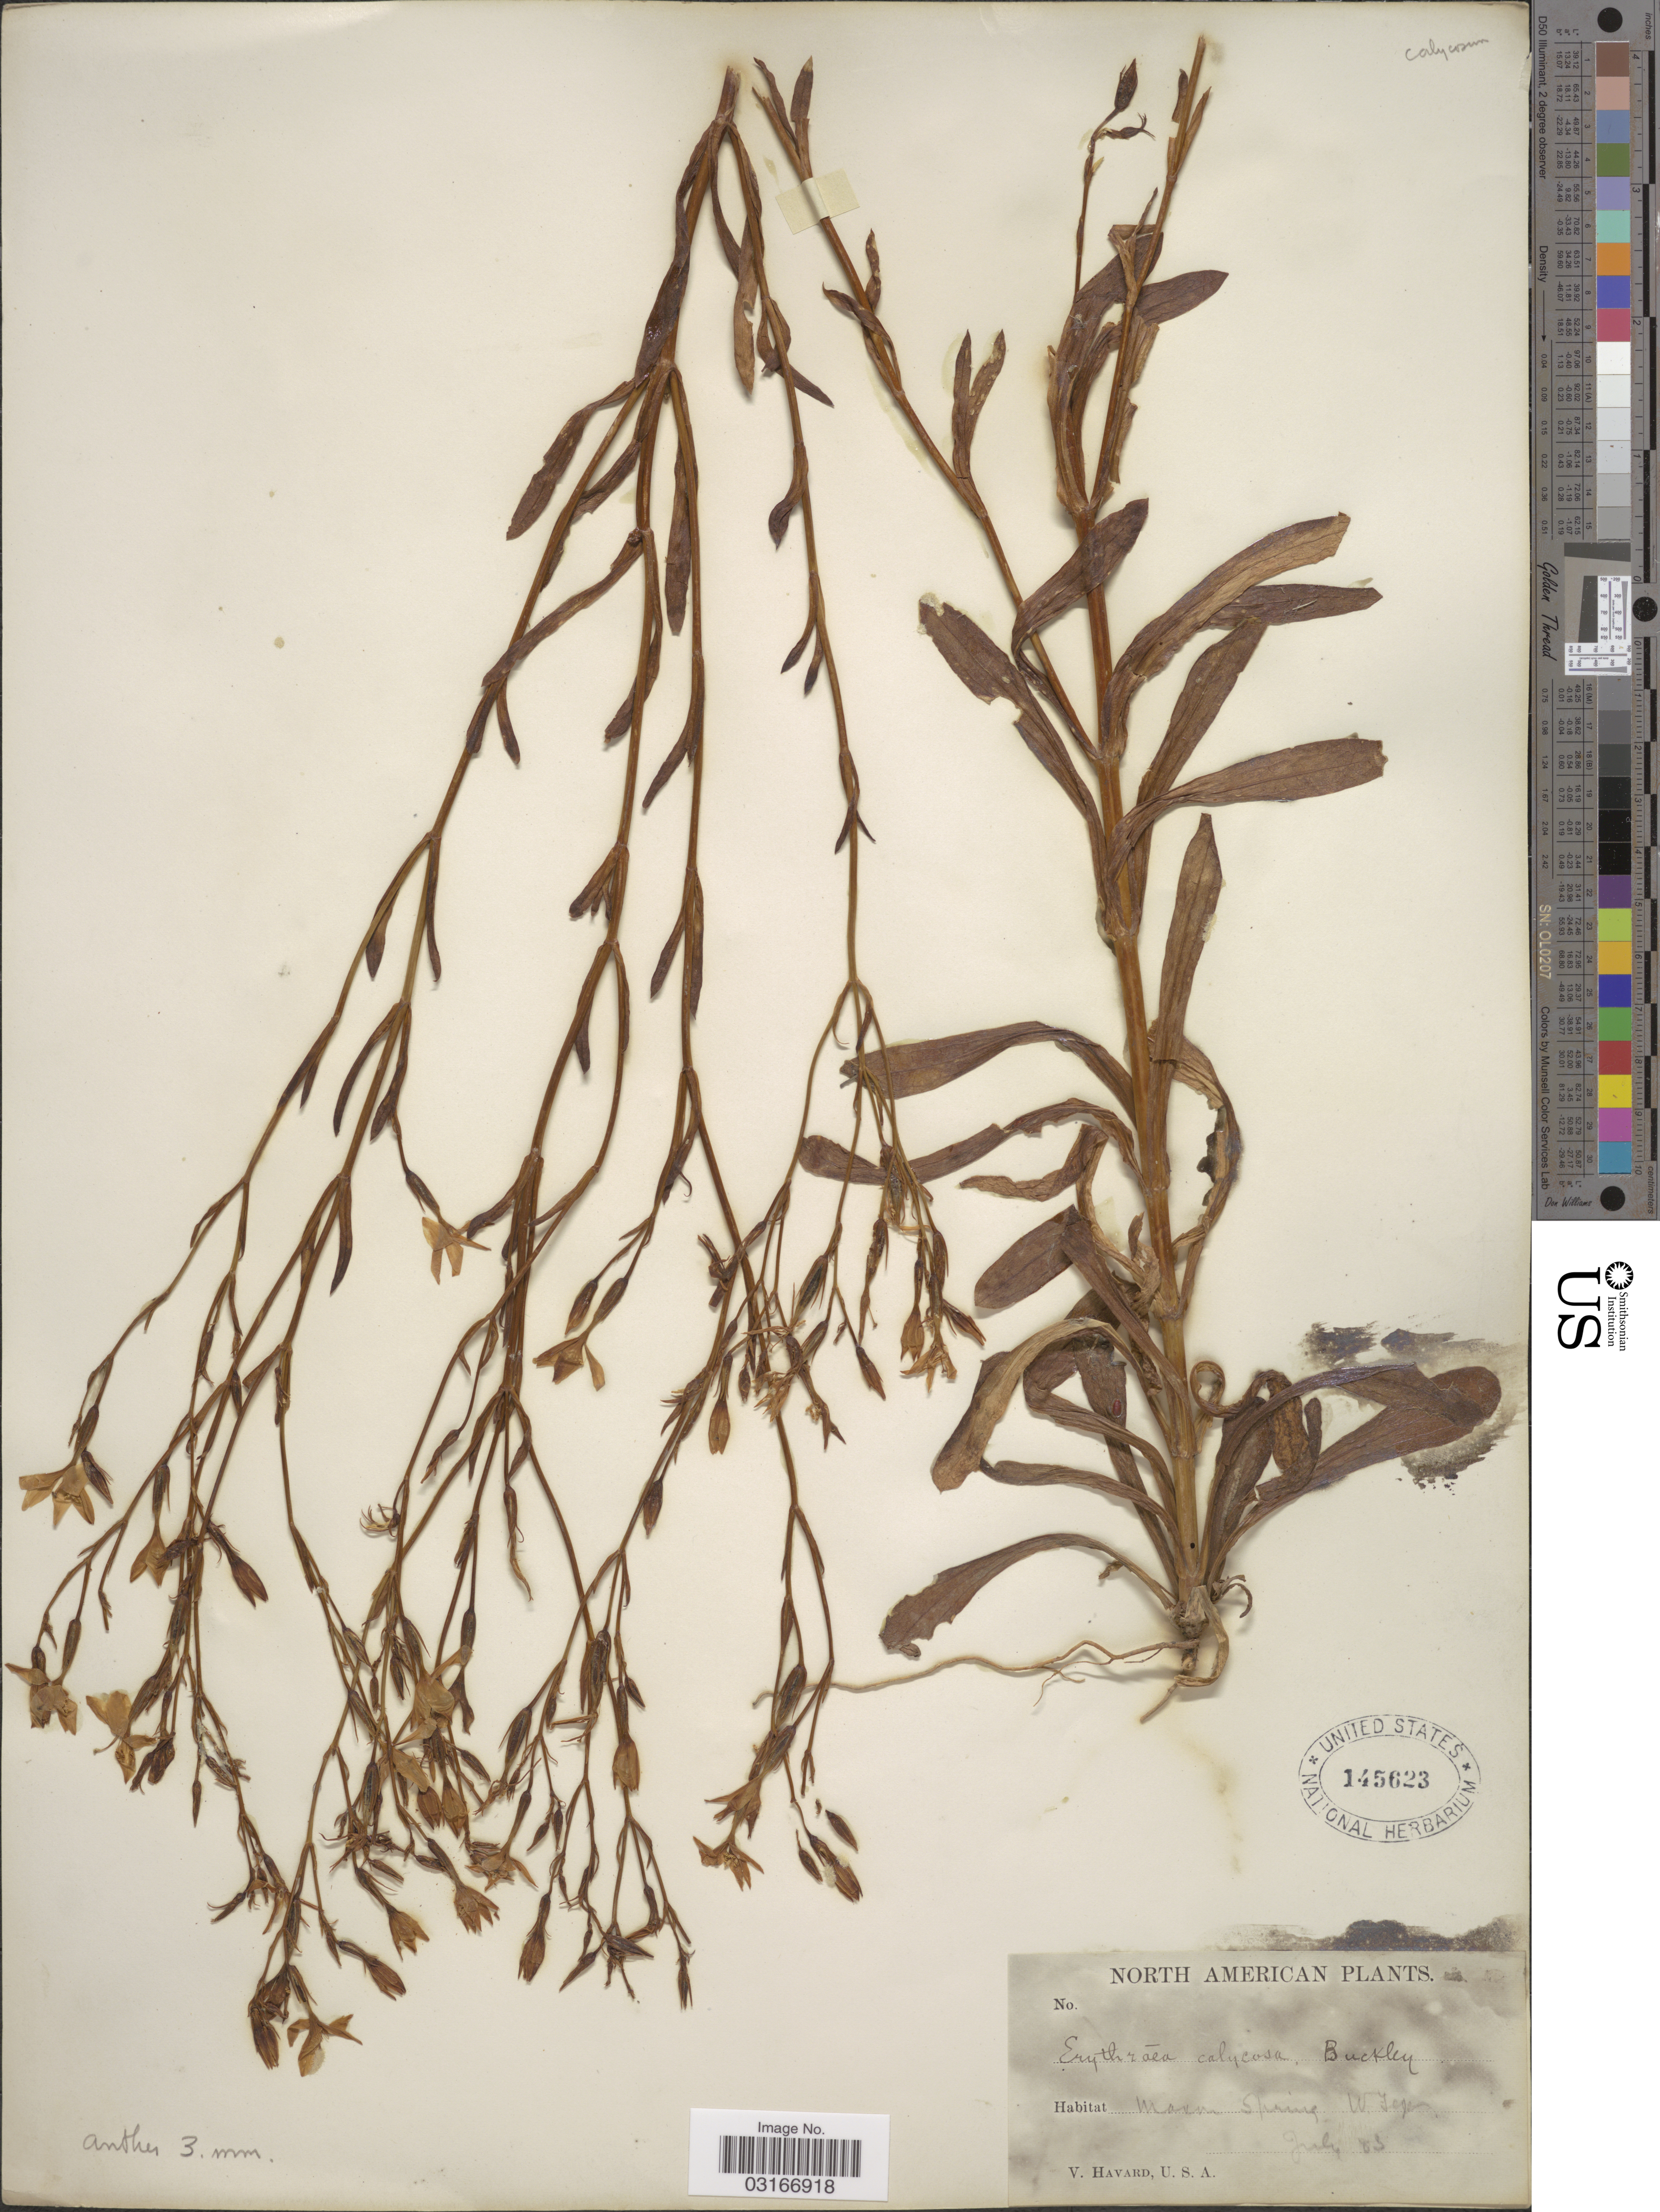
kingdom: Plantae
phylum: Tracheophyta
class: Magnoliopsida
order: Gentianales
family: Gentianaceae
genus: Centaurium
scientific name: Centaurium beyrichii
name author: (Torr.) B.L. Rob.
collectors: V. Havard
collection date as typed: Transcribed d/m/y: /7/83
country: United States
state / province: Texas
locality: North American, Maven Spring.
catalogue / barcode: US 145623